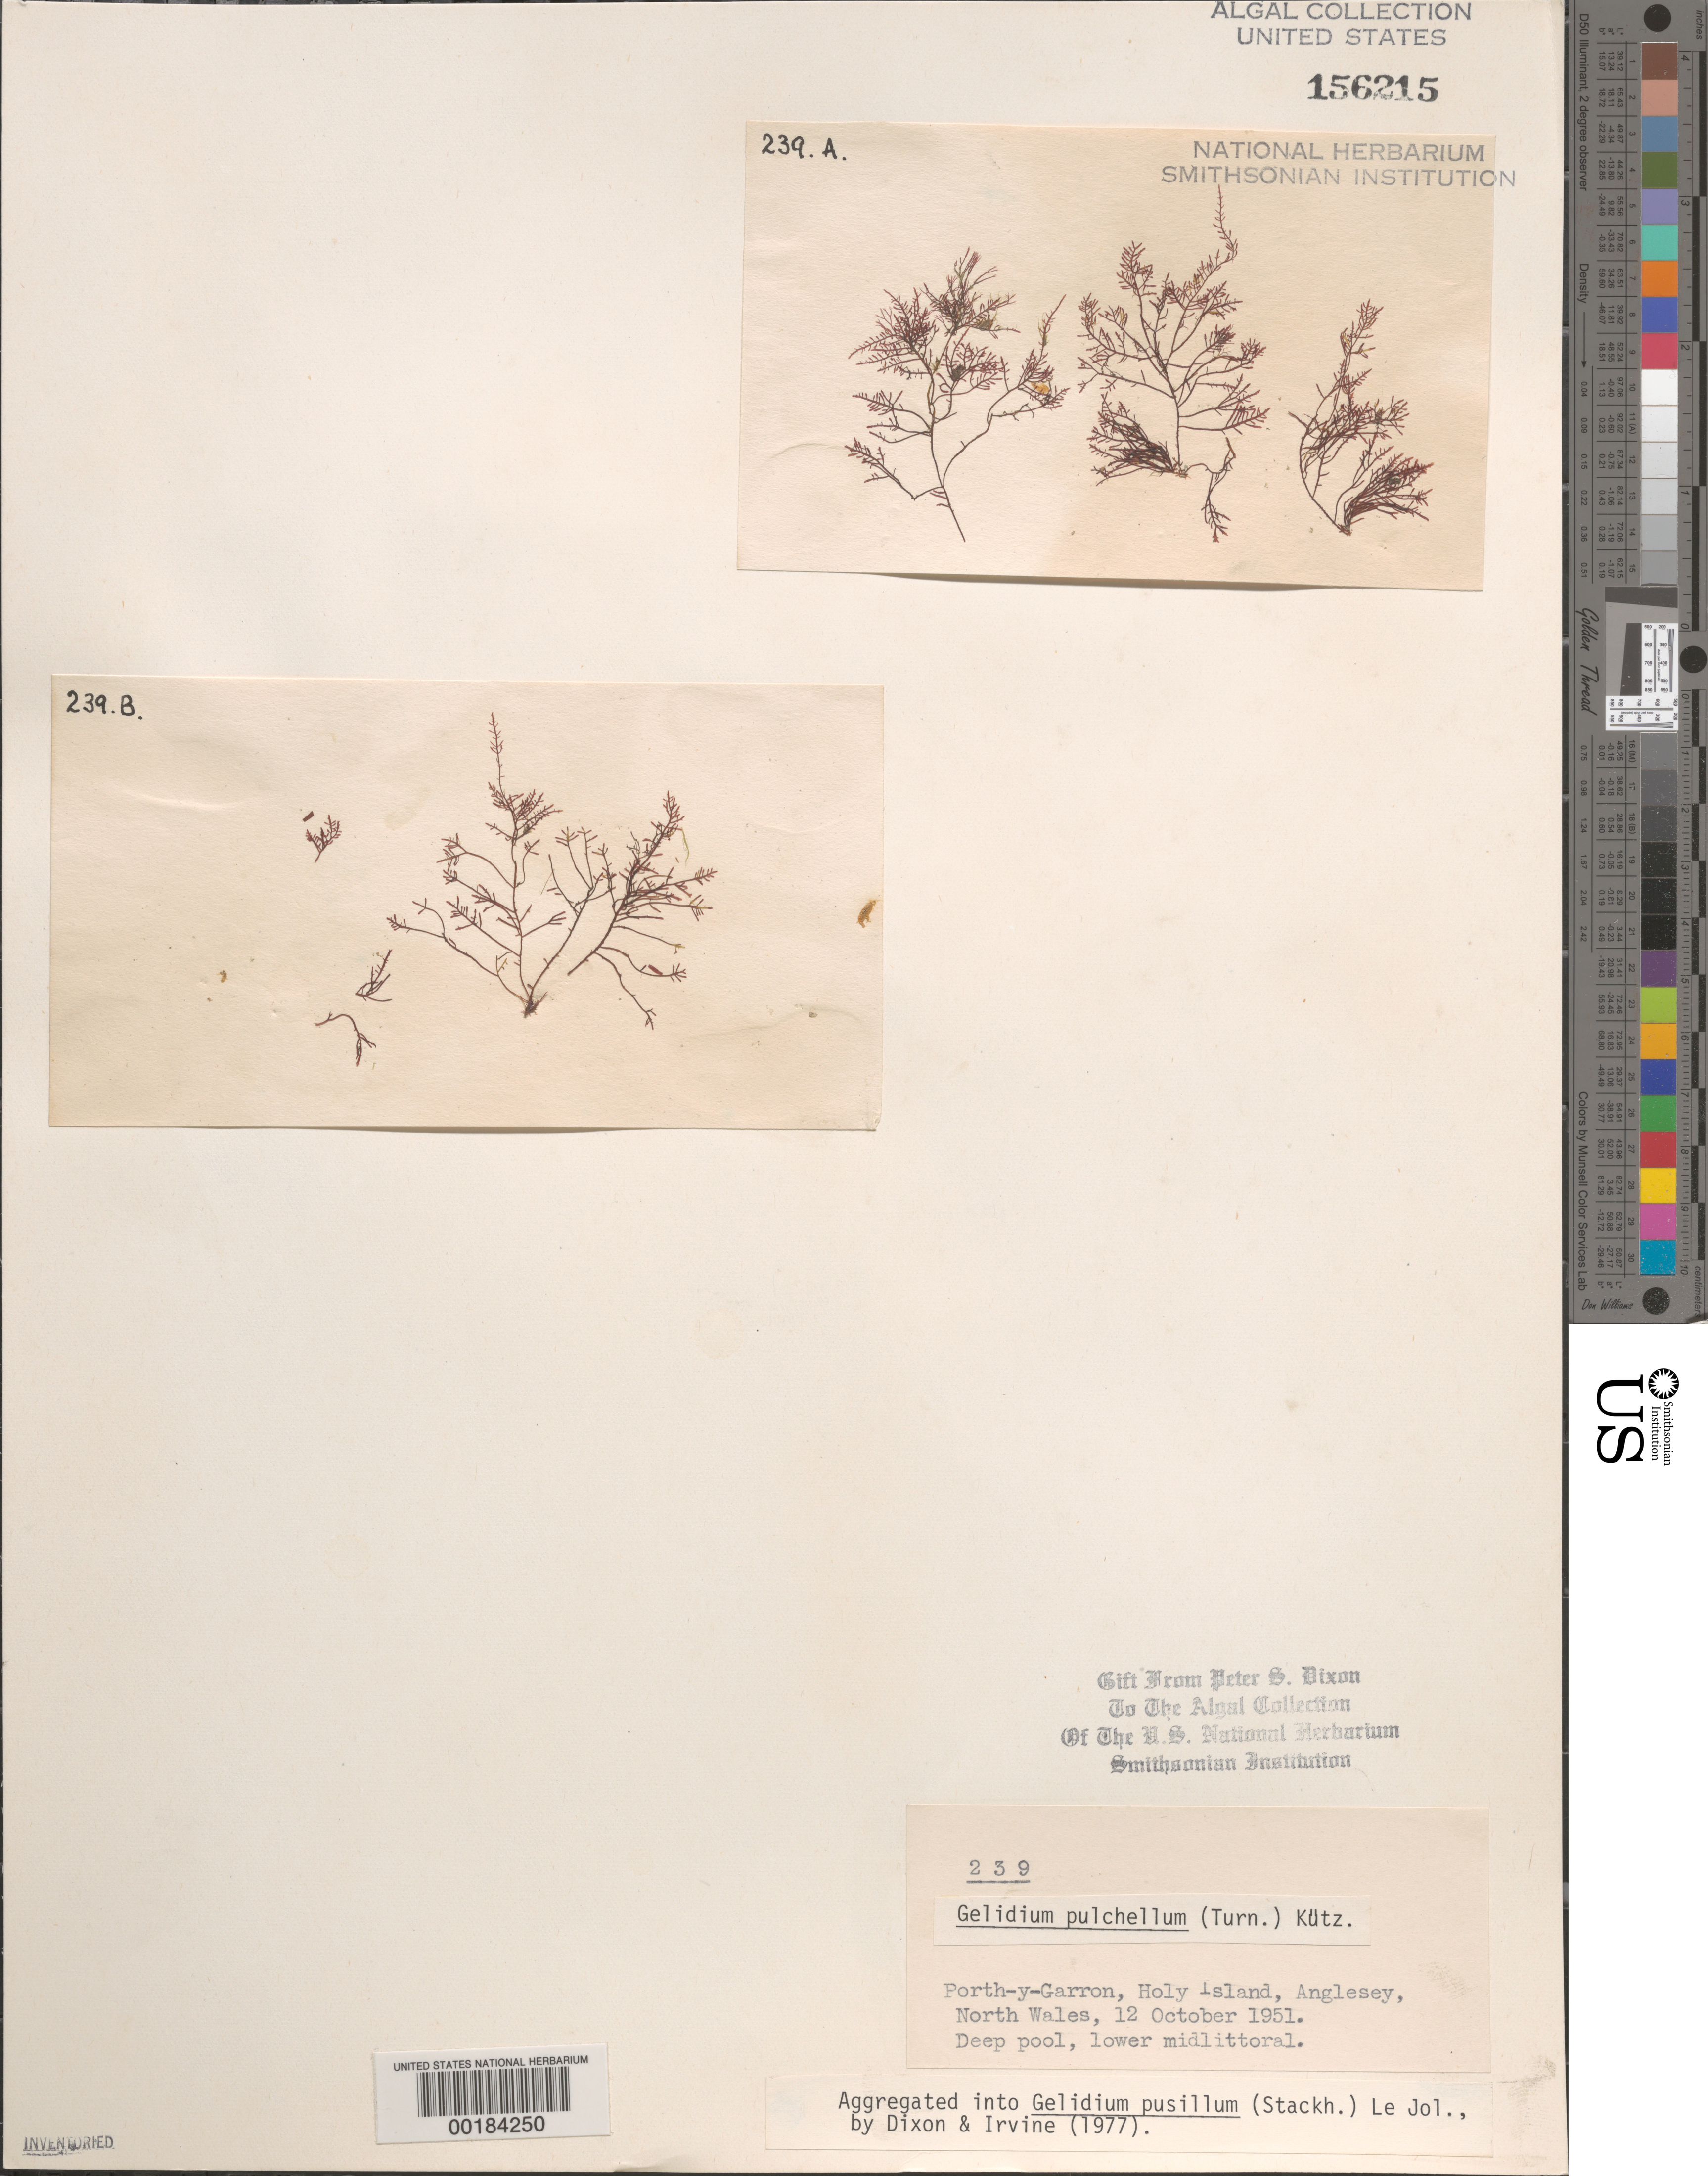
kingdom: Plantae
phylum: Rhodophyta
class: Florideophyceae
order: Gelidiales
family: Gelidiaceae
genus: Gelidium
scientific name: Gelidium pusillum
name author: (Stackh.) Le Jol.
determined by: Dixon, P. S.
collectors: P. S. Dixon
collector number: PSD 239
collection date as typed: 12 Oct 1951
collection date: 1951-10-12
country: United Kingdom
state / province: Wales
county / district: Gwynedd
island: Anglesey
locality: Porth-y-Garron, Holy Island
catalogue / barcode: US 156215